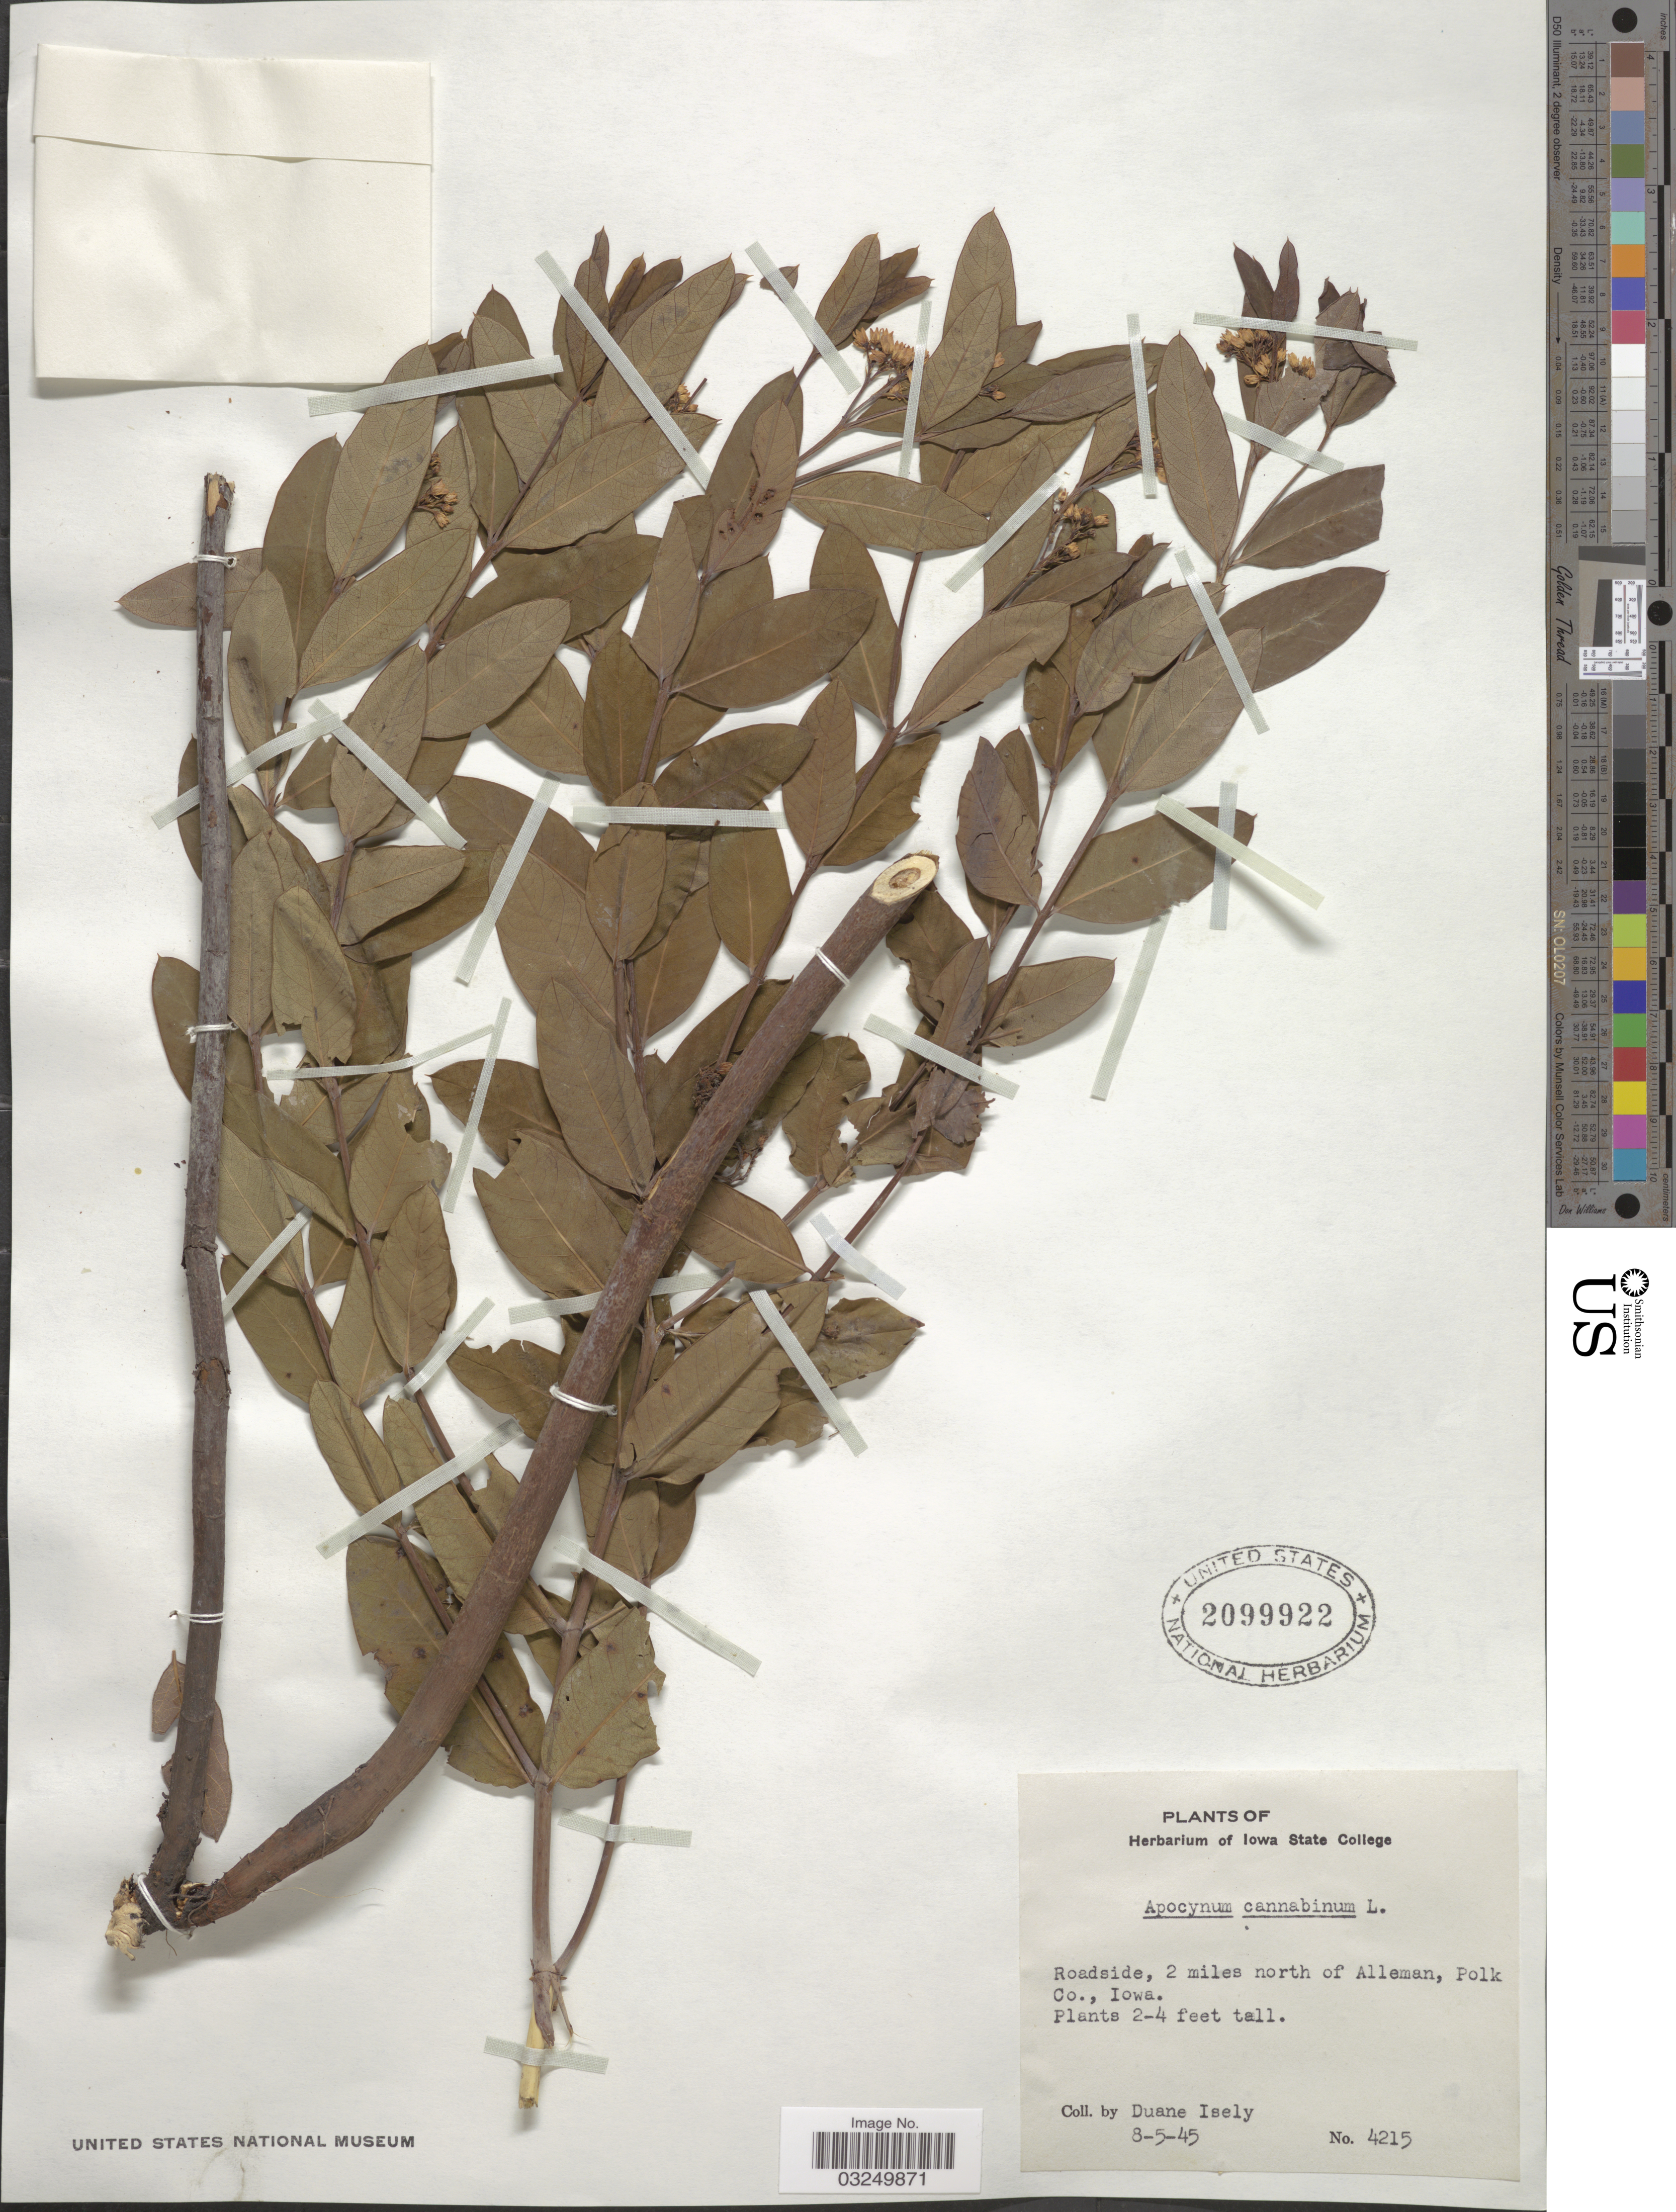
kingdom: Plantae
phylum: Tracheophyta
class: Magnoliopsida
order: Gentianales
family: Apocynaceae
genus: Apocynum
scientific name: Apocynum cannabinum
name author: L.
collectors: D. Isely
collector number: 4215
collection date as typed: Transcribed d/m/y: 5/8/45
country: United States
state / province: Iowa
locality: Roadside, 2 miles north of Alleman, Polk Co.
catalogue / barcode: US 2099922